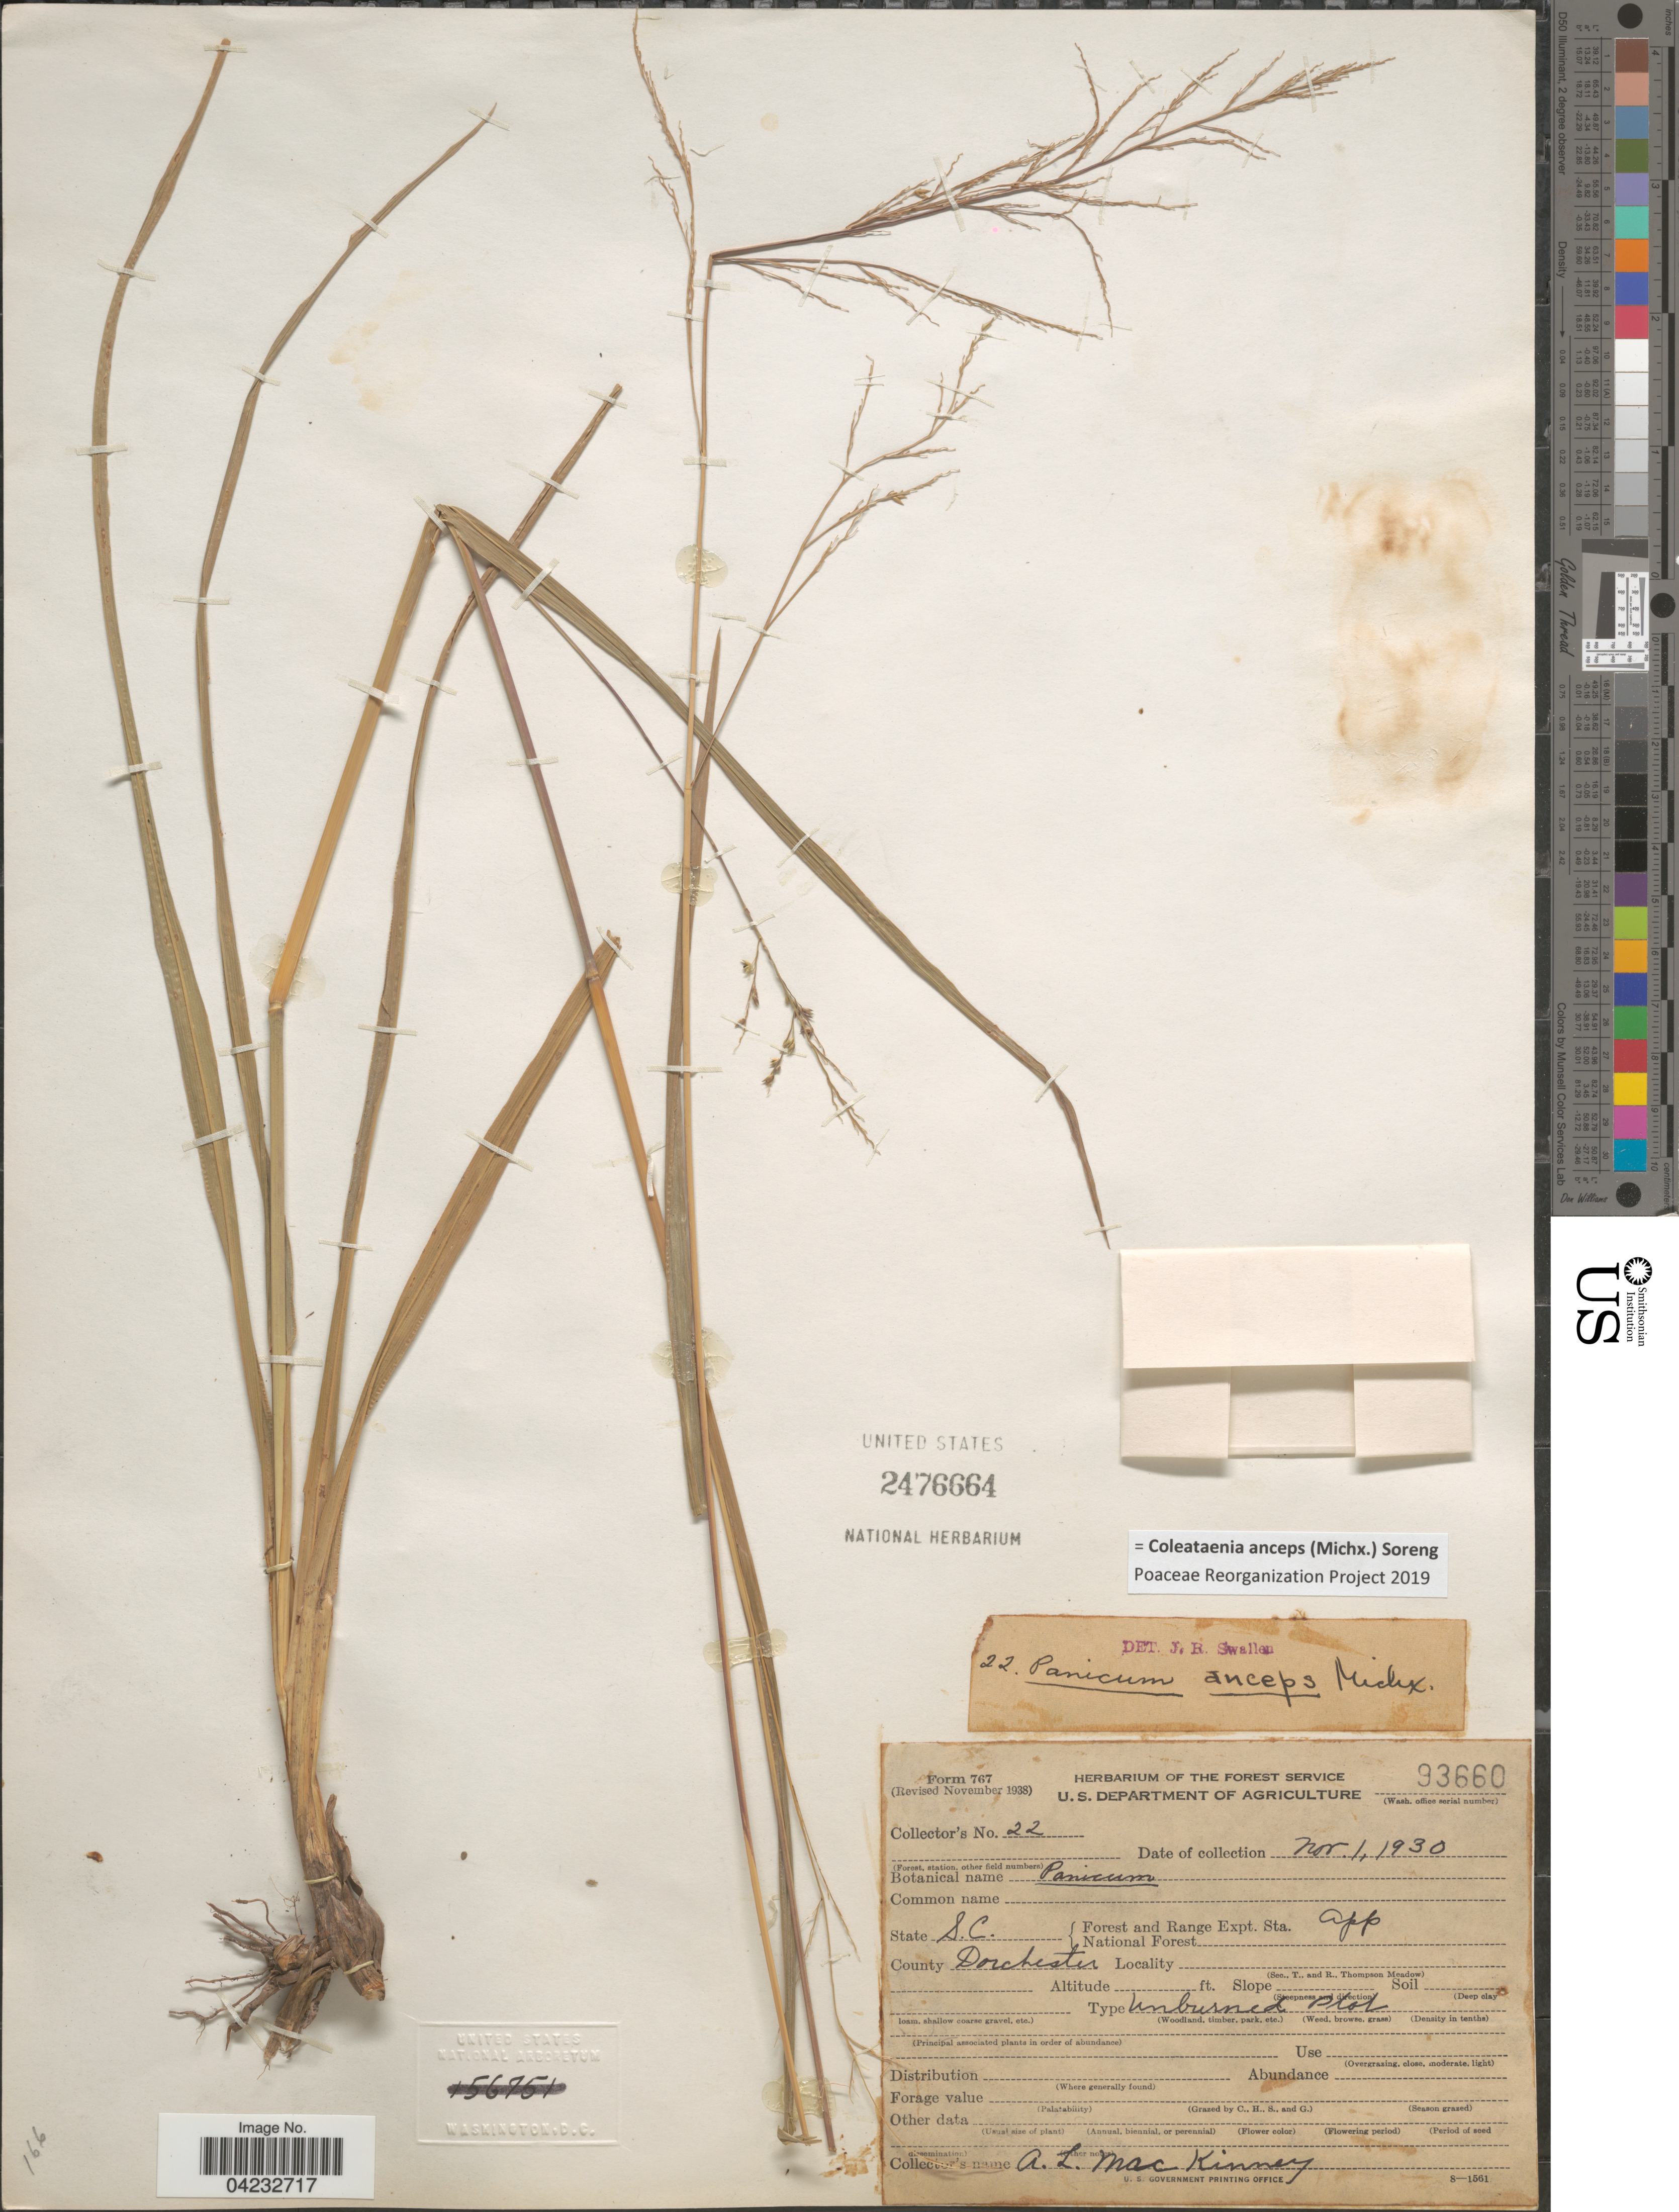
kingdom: Plantae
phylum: Tracheophyta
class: Liliopsida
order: Poales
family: Poaceae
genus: Coleataenia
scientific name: Coleataenia anceps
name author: (Michx.) Soreng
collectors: A. MacKinney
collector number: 22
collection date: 1930-11-01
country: United States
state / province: South Carolina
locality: Forest and Range Expt. Sta. National Forest. App. County Dorchester.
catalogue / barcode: US 2476664